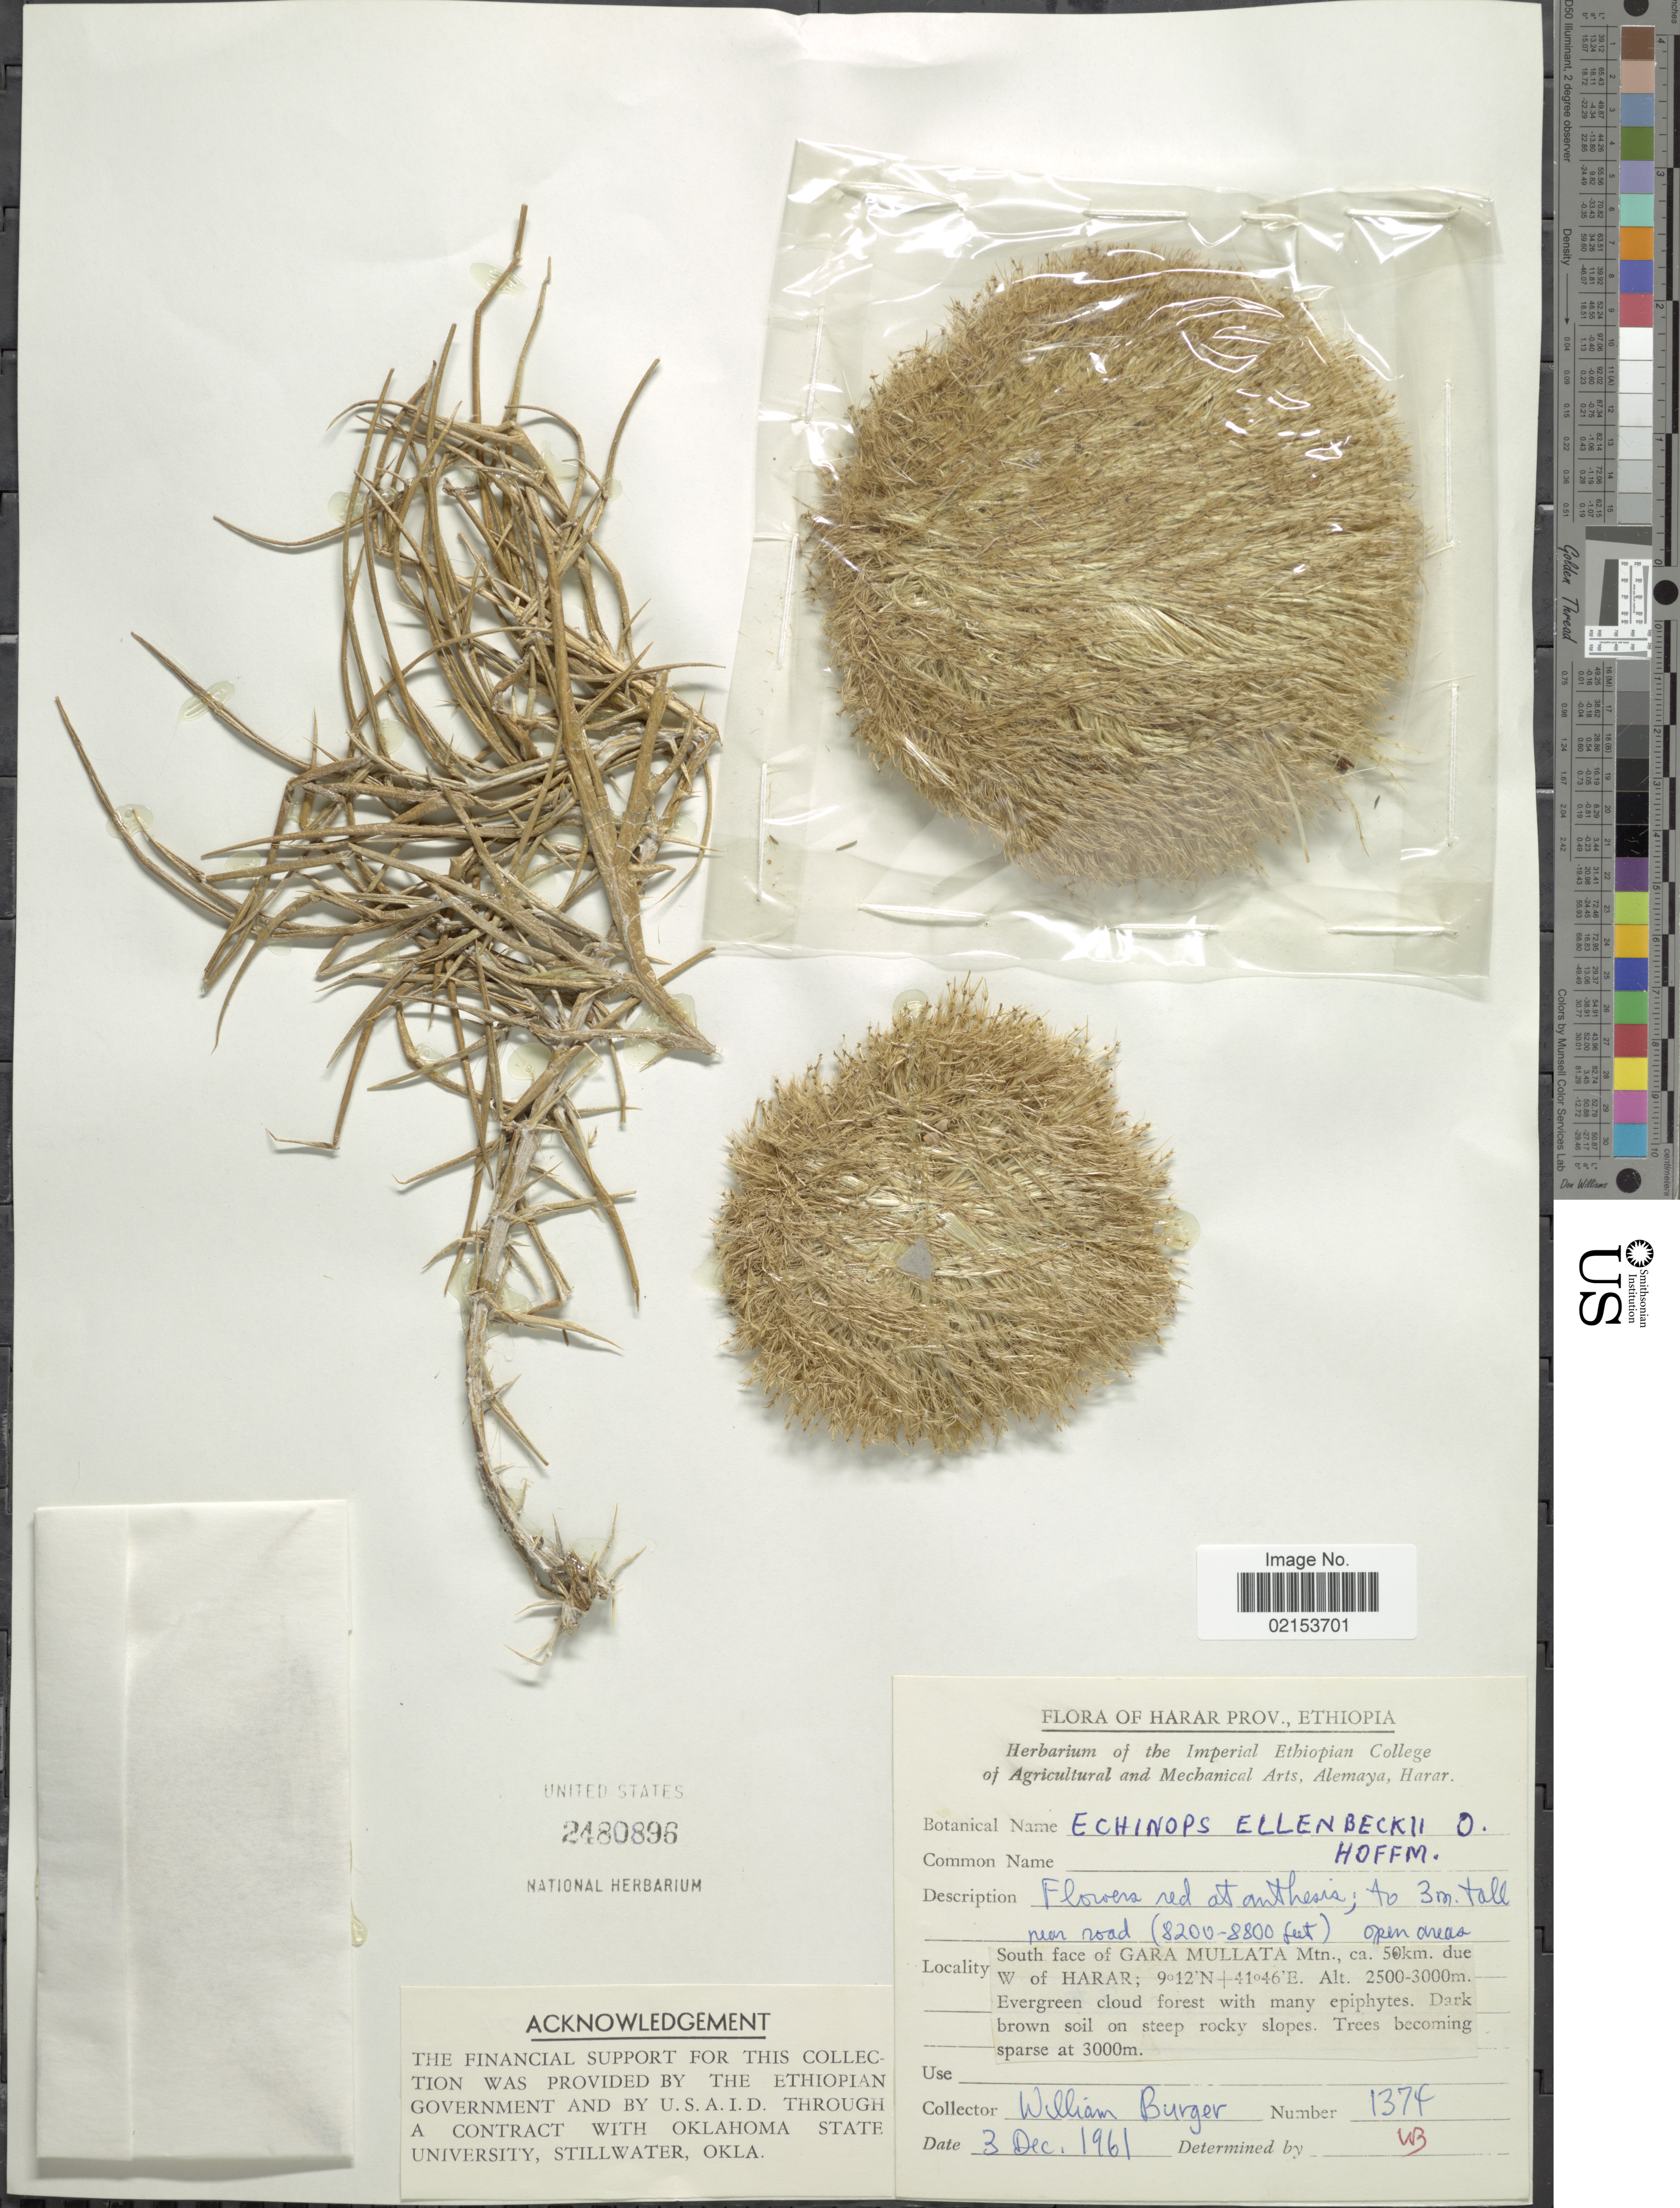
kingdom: Plantae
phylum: Tracheophyta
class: Magnoliopsida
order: Asterales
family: Asteraceae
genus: Echinops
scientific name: Echinops ellenbeckii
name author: O. Hoffm.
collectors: W. Burger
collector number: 1374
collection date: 1961-12-03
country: Ethiopia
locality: Harar Prov. South Face of Gara Mullata Mtn., ca. 50 km. due W of Harar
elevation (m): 2500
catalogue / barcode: US 2480896